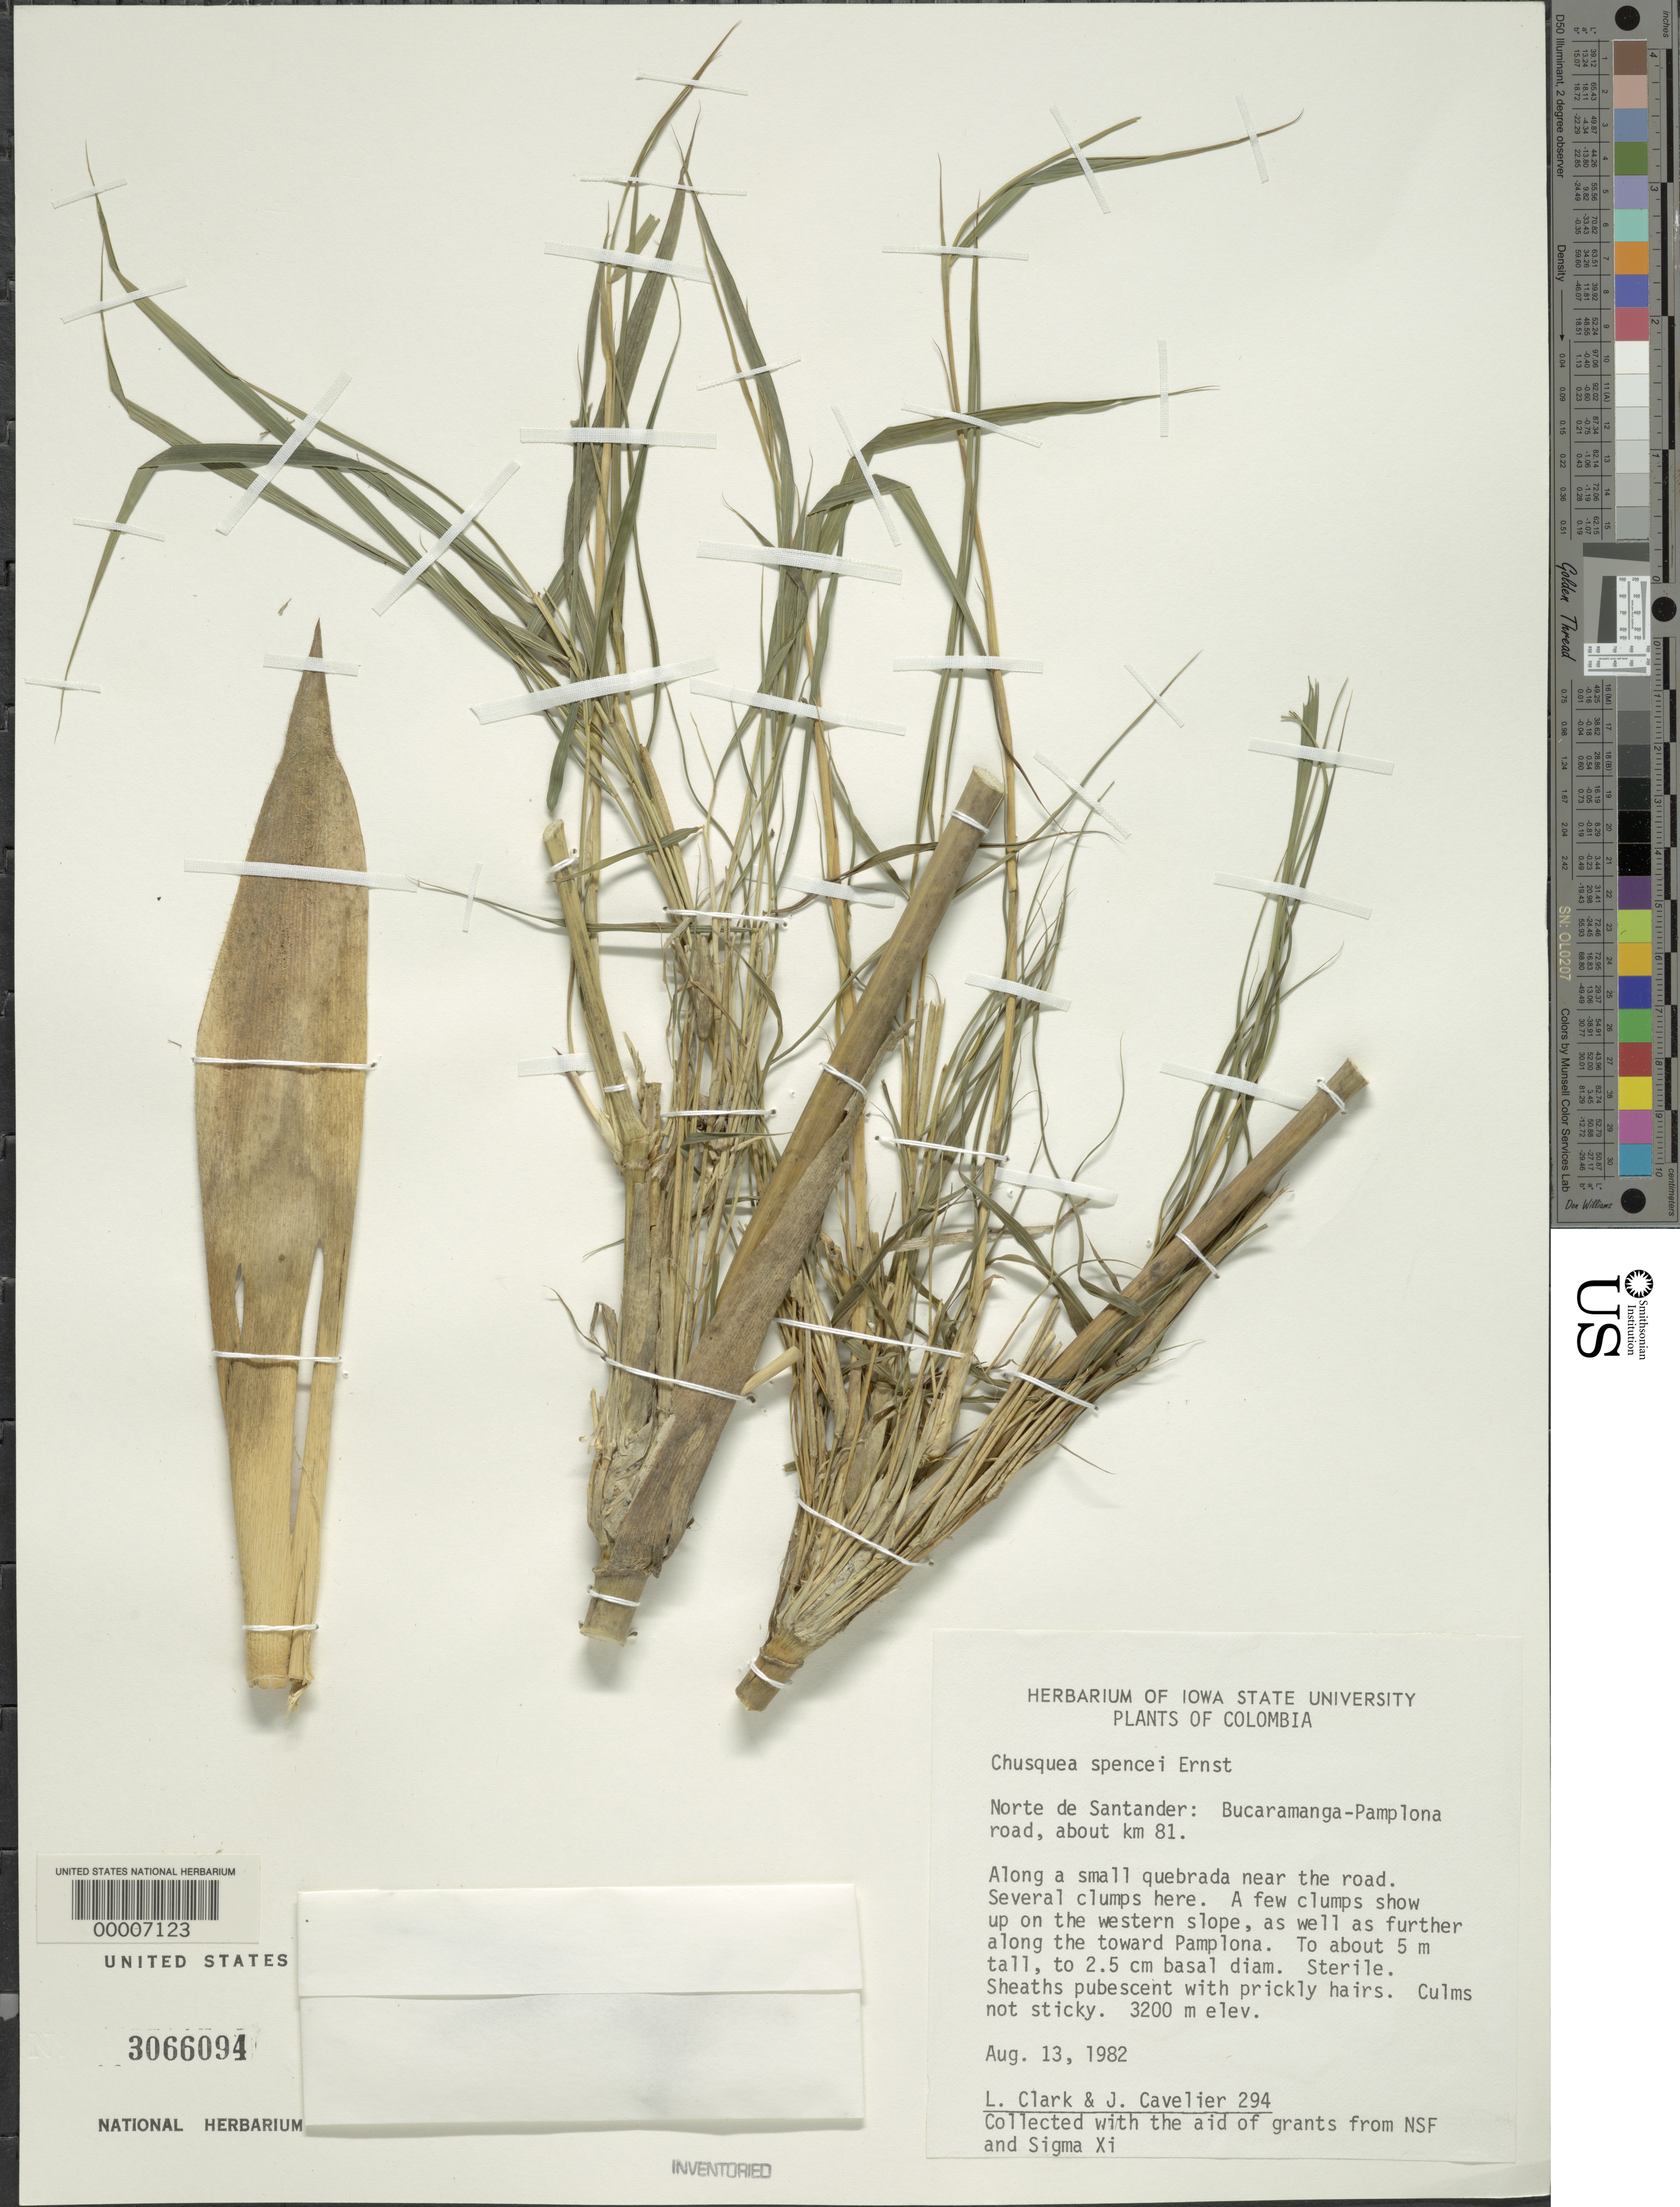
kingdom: Plantae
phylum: Tracheophyta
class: Liliopsida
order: Poales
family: Poaceae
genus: Chusquea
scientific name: Chusquea spencei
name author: Ernst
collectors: L. G. Clark & J. Cavelier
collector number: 294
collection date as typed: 13 Aug 1982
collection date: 1982-08-13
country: Colombia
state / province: Norte de Santander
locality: Bucaramanga-Pamplona road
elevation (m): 3200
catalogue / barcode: US 3066094